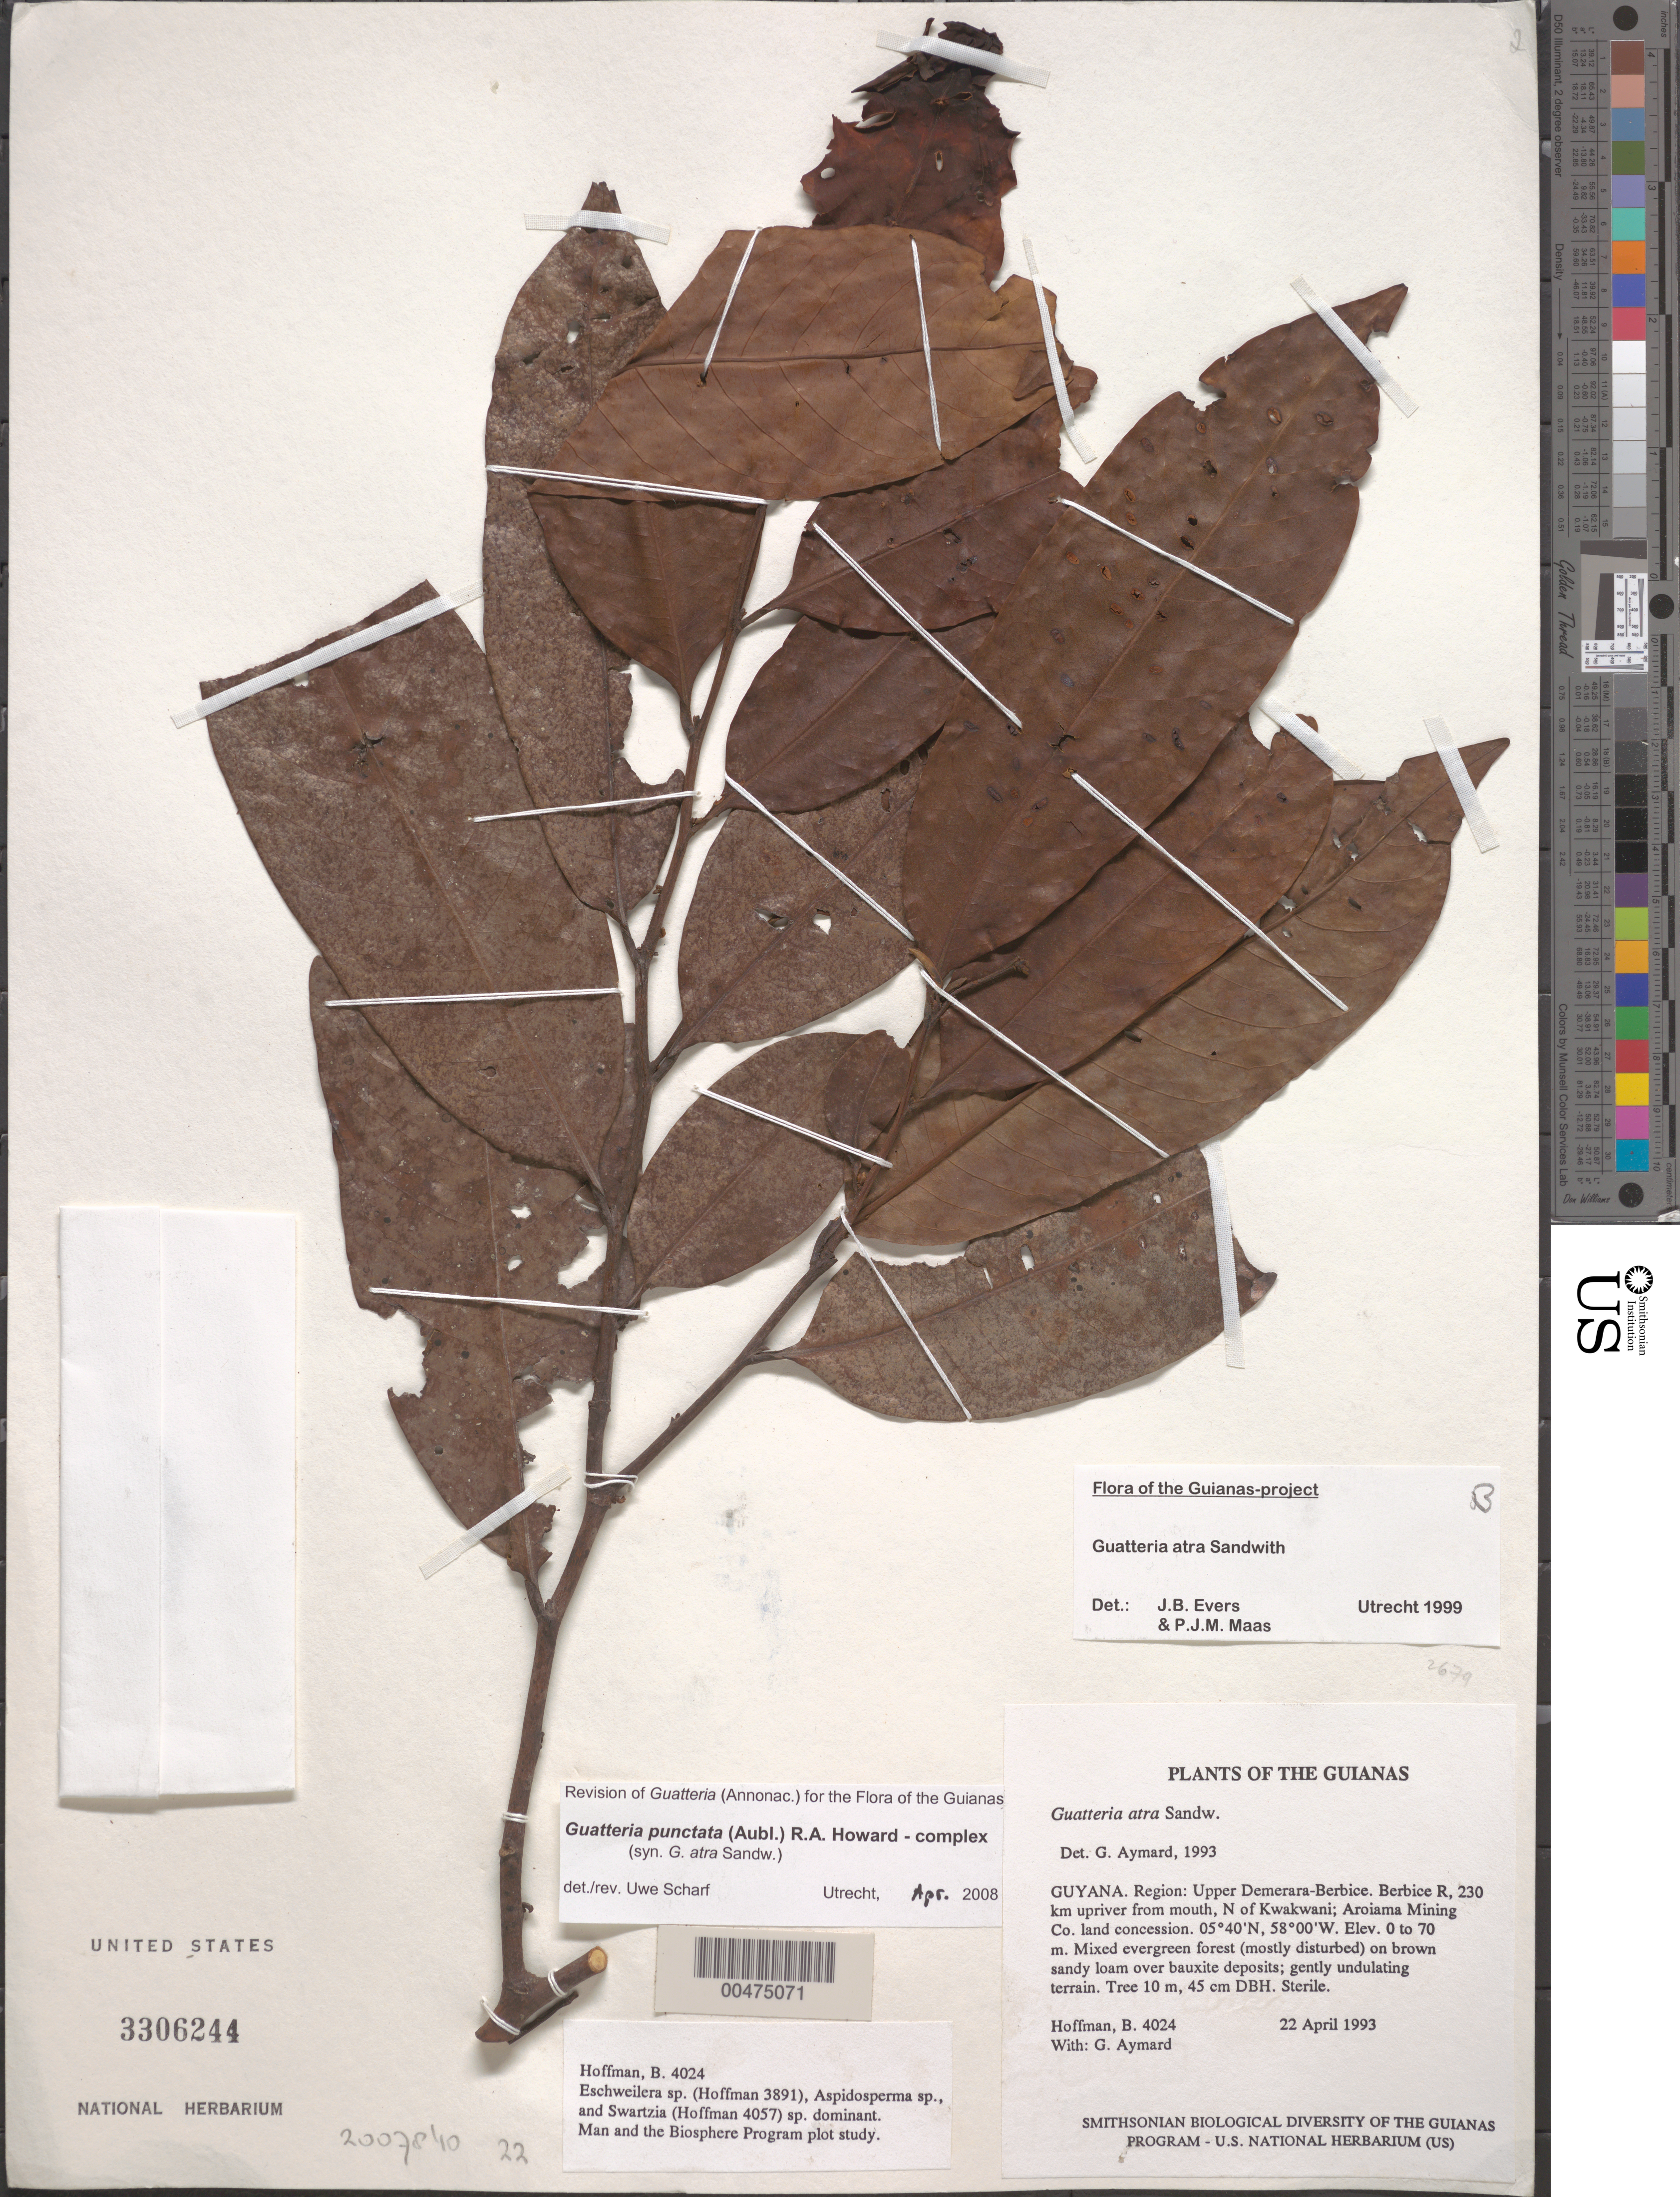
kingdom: Plantae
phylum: Tracheophyta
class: Magnoliopsida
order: Magnoliales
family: Annonaceae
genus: Guatteria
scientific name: Guatteria punctata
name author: (Aubl.) R.A. Howard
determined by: Scharf, U.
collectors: B. Hoffman & G. A. Aymard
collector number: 4024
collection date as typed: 22 April 1993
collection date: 1993-04-22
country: Guyana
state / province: U. Demerara-Berbice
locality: Berbice River, 230 km upriver from mouth, N of Kwakwani; Aroiama Mining Co. land concession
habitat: Mixed evergreen forest (mostly disturbed) on brown sandy loam over bauxite deposits; gently undulating terrain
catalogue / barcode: US 3306244